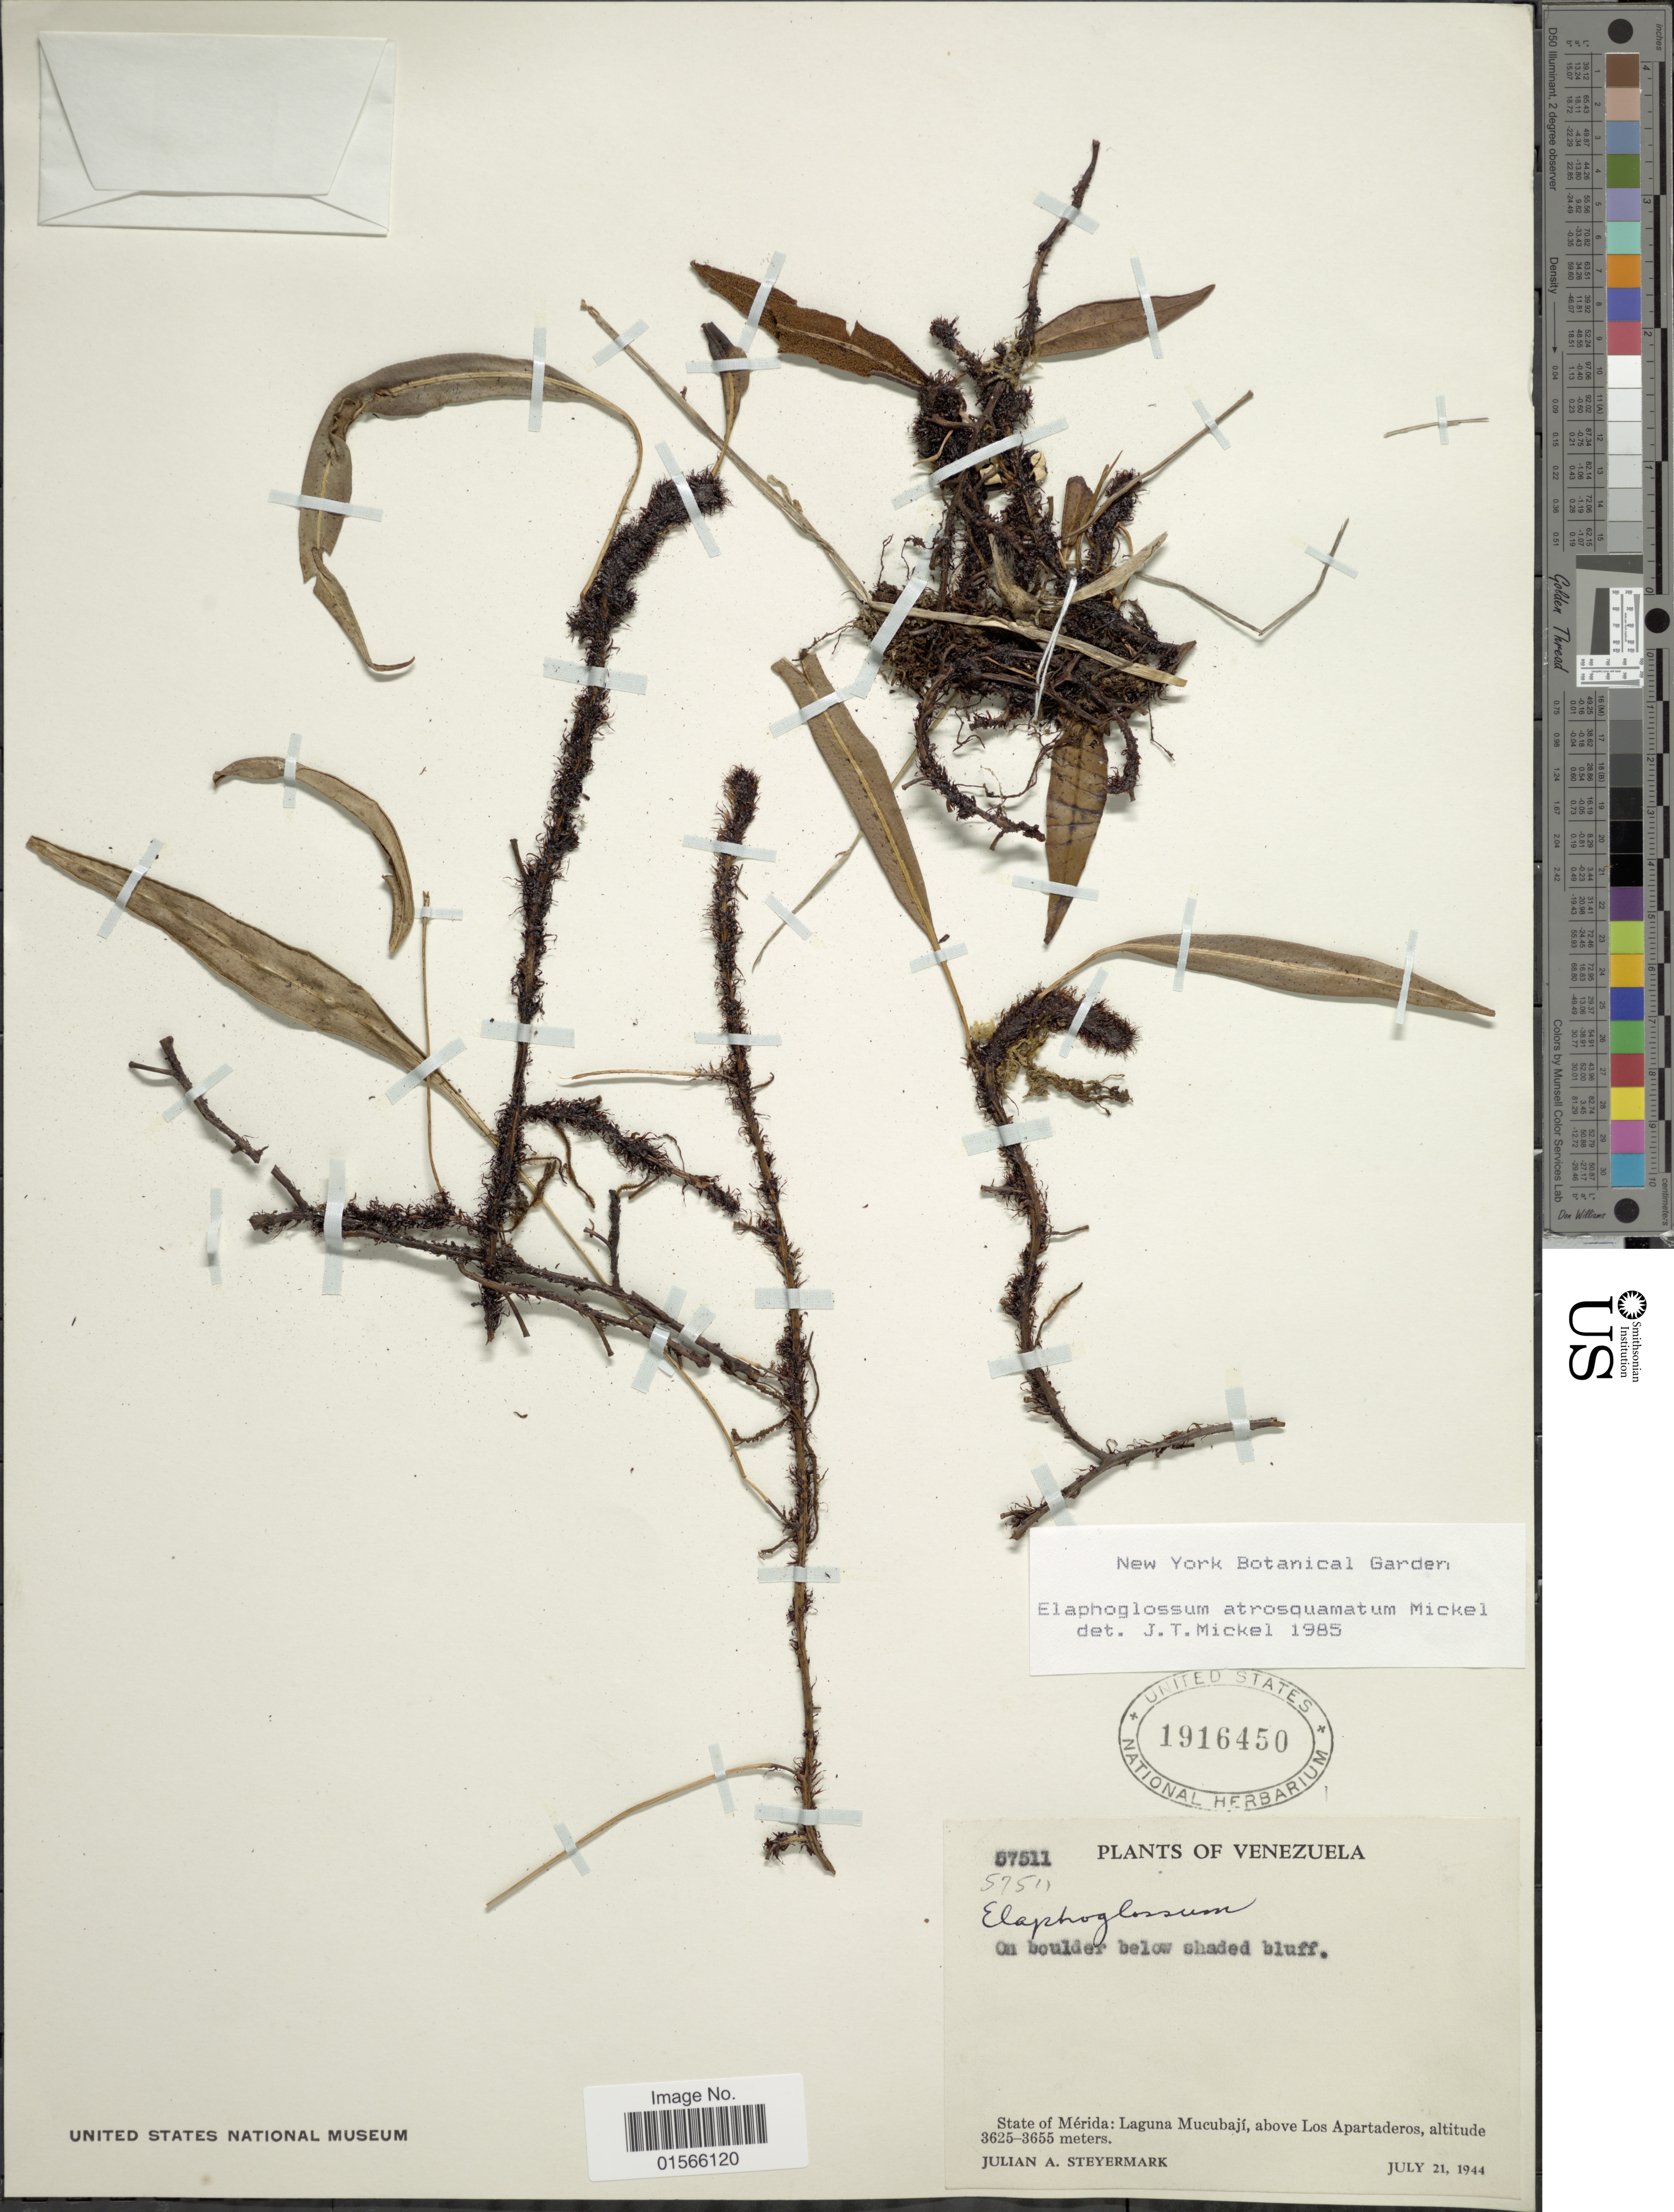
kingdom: Plantae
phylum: Tracheophyta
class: Polypodiopsida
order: Polypodiales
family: Dryopteridaceae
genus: Elaphoglossum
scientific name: Elaphoglossum atrosquamatum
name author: Mickel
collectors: J. Steyermark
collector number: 57511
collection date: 1944-07-21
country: Venezuela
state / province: Mérida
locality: Laguna Mucubají, above Los Apartaderos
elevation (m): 3625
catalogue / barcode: US 1916450